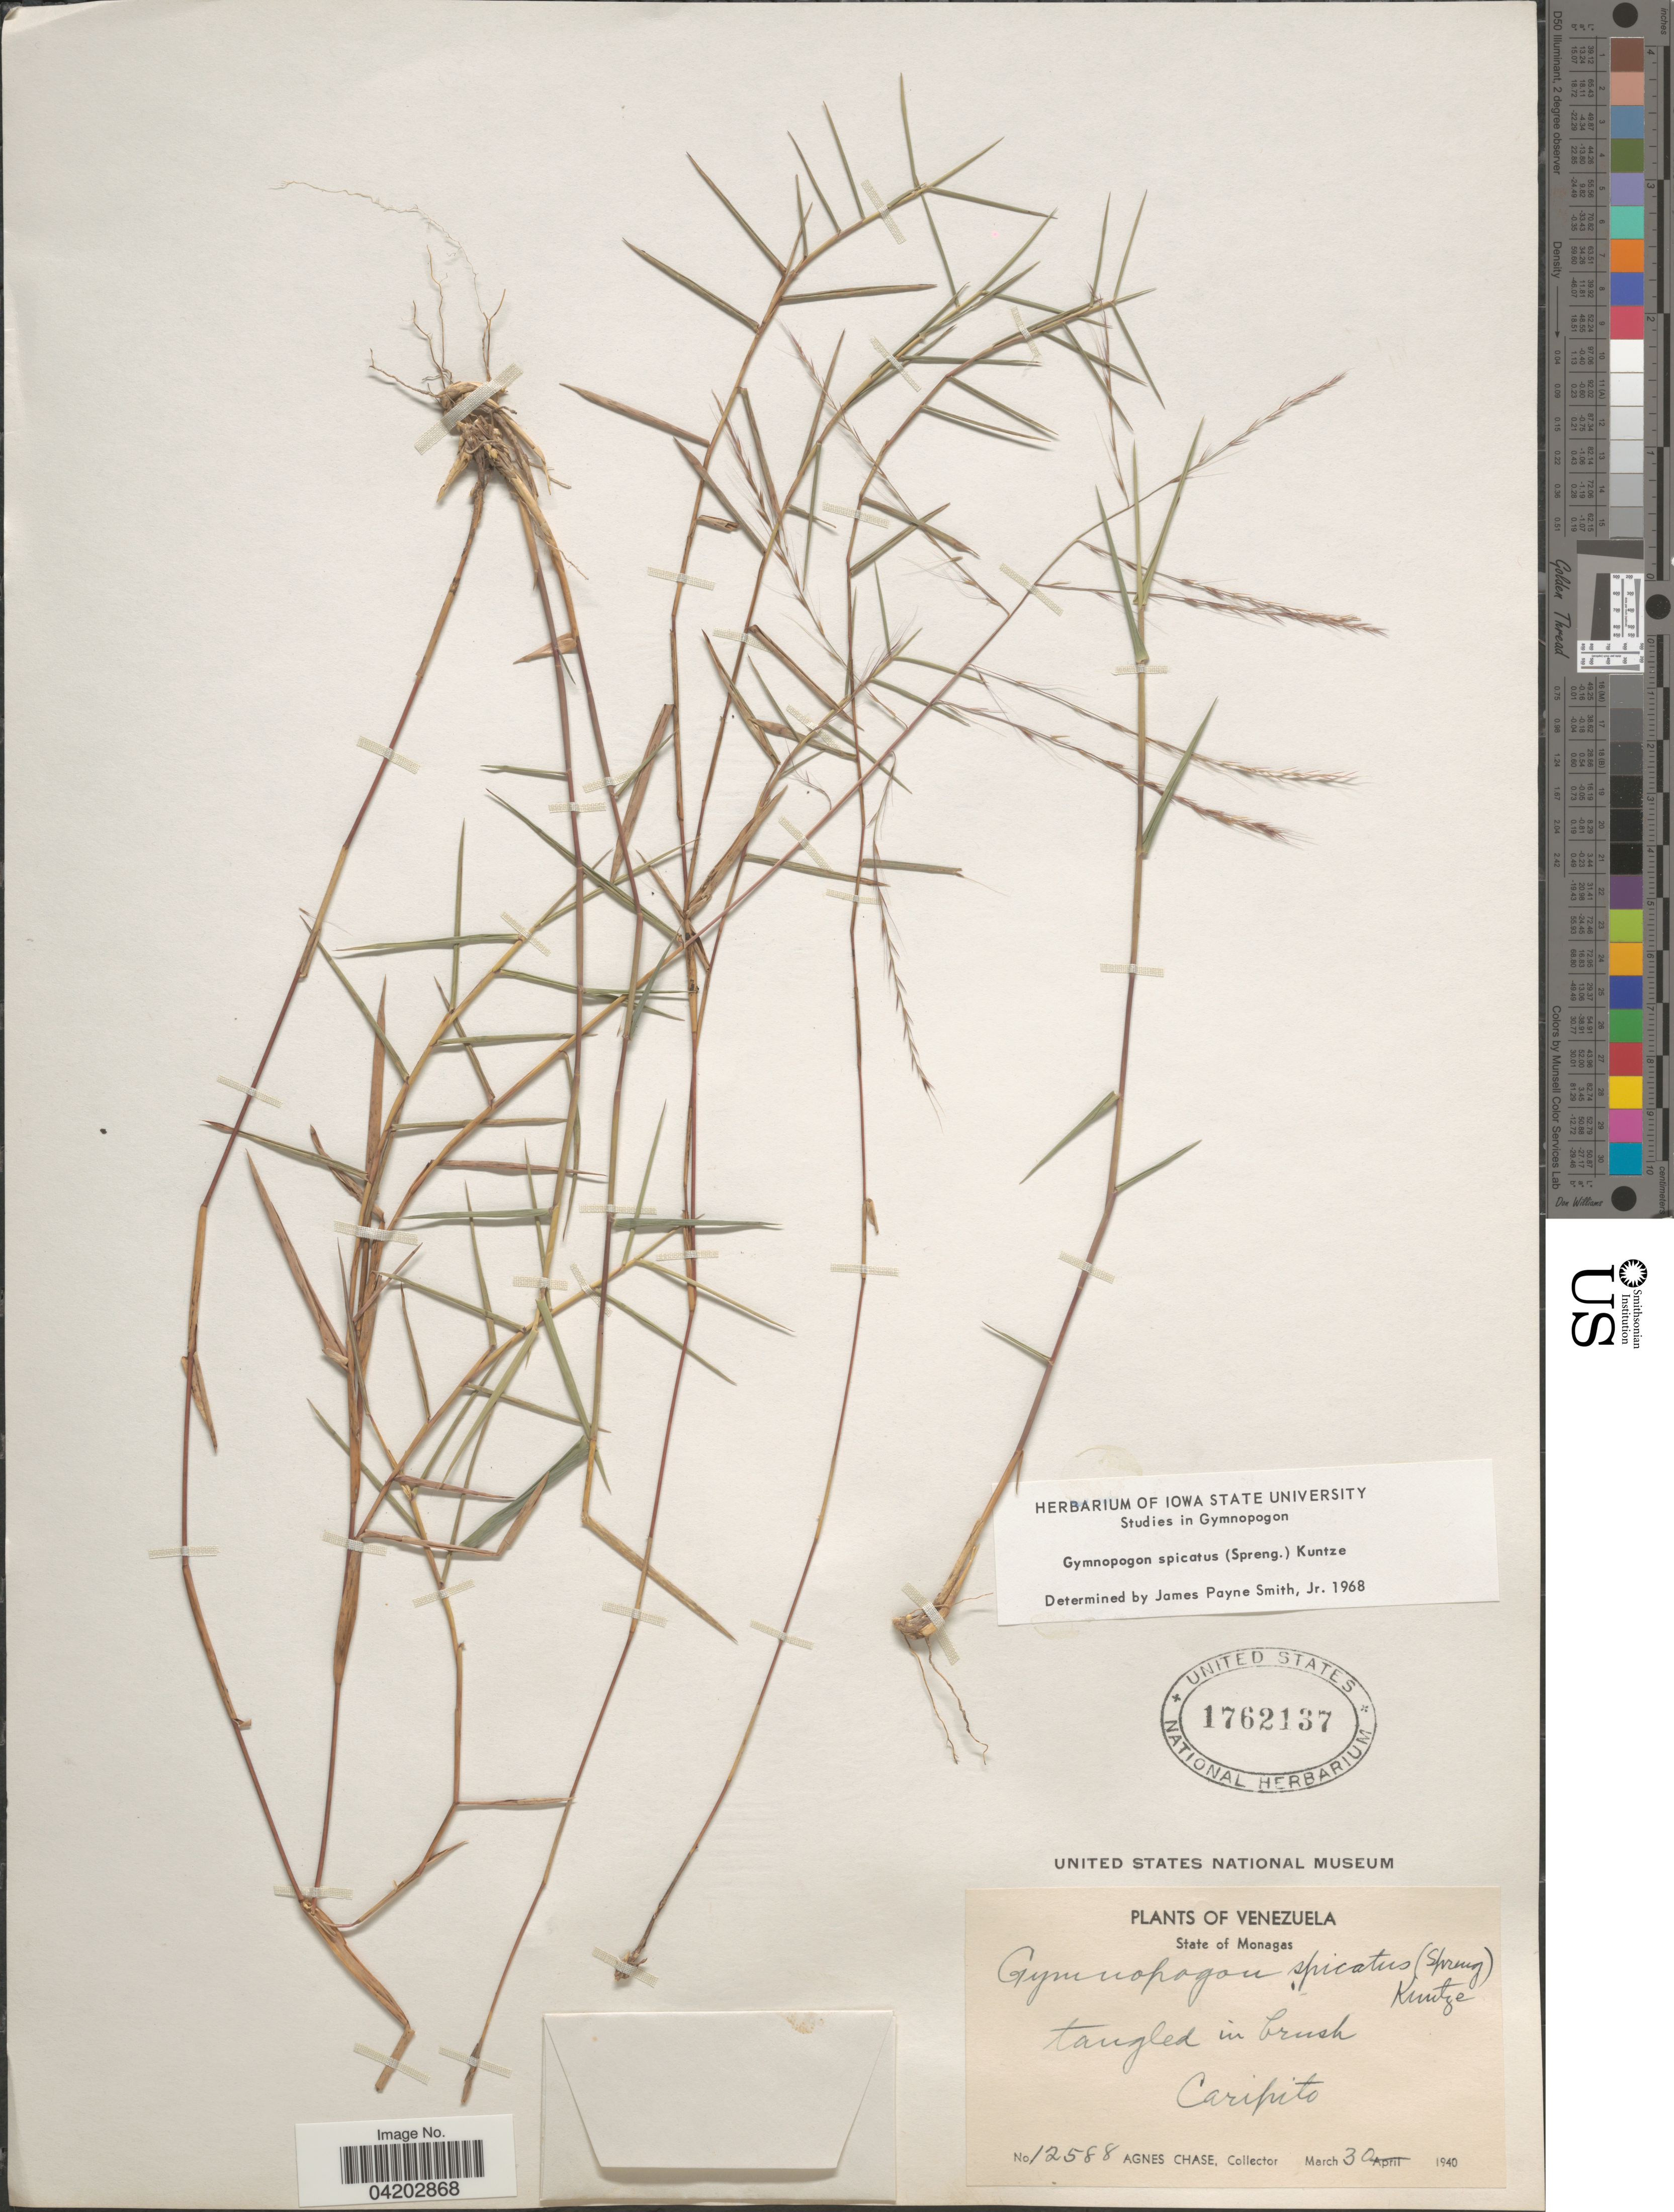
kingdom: Plantae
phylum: Tracheophyta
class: Liliopsida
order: Poales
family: Poaceae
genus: Gymnopogon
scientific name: Gymnopogon spicatus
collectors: A. Chase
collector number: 12588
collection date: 1940-03-30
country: Venezuela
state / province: Monagas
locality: Caripito.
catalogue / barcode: US 1762137